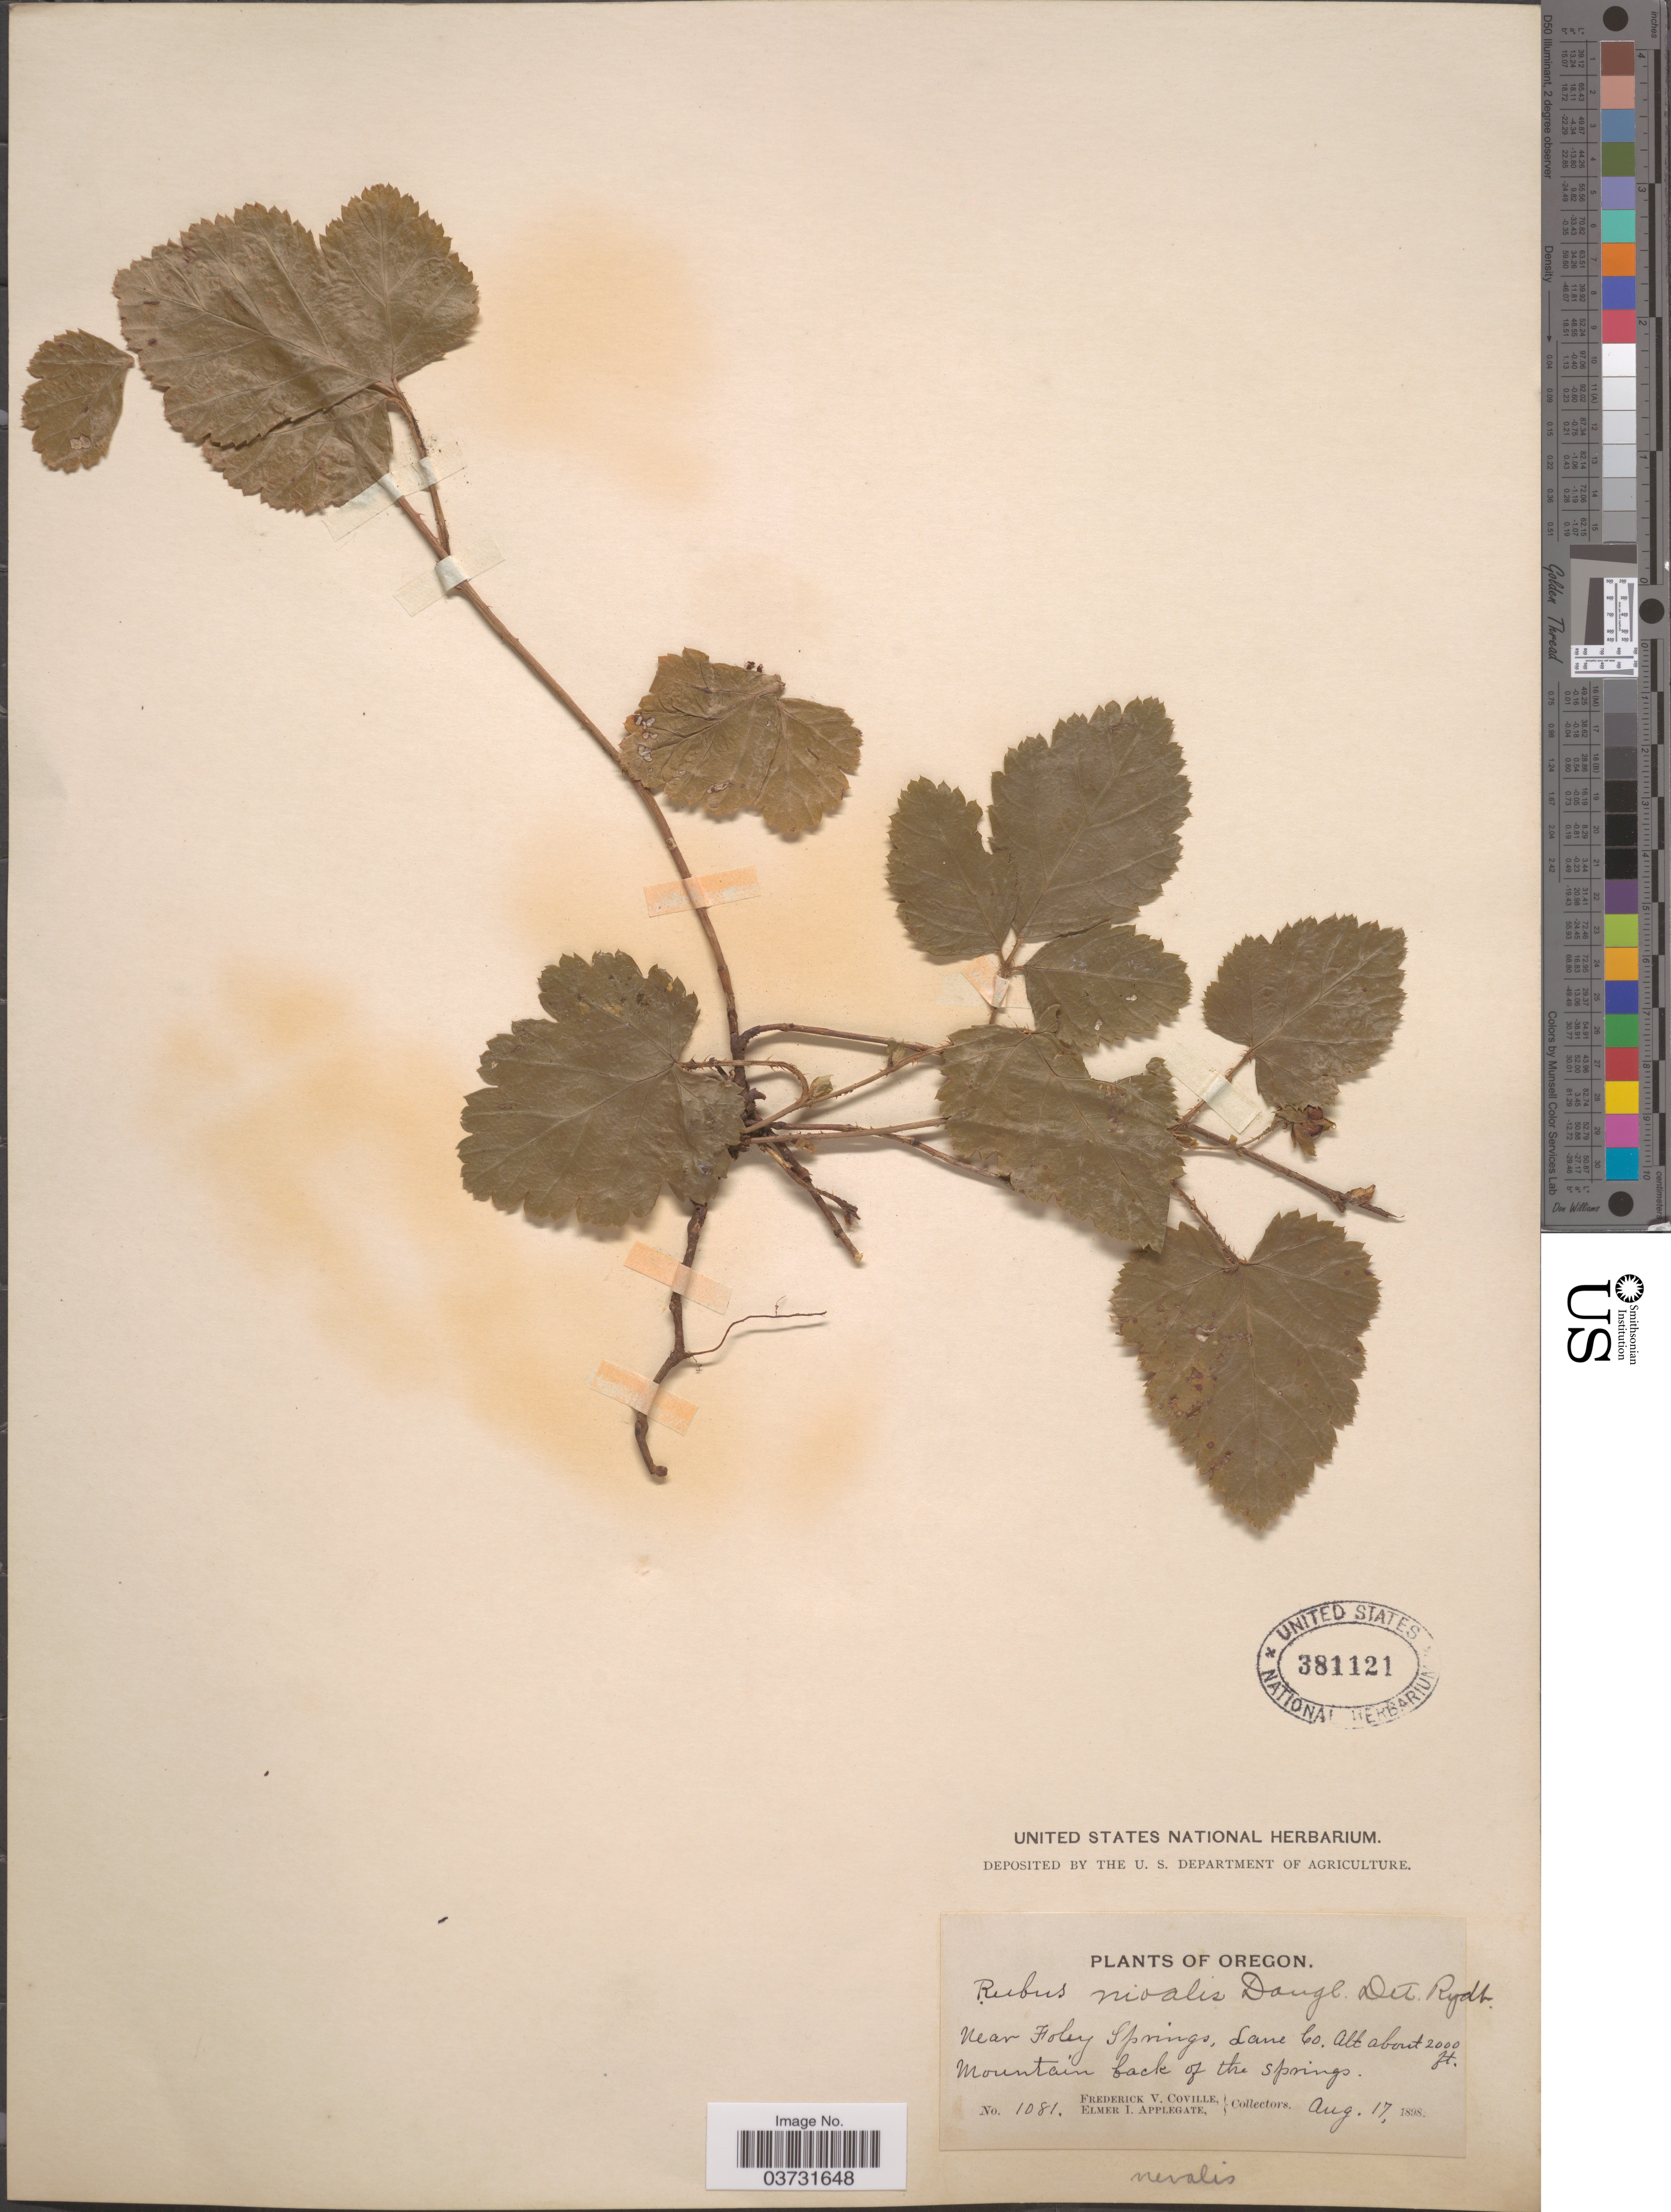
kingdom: Plantae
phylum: Tracheophyta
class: Magnoliopsida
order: Rosales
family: Rosaceae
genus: Rubus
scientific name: Rubus nivalis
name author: Douglas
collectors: F. V. Coville & E. I. Applegate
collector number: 1081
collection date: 1898-08-17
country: United States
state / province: Oregon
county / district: Lane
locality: Near Foley Springs, Lane Co. Mountain back of the springs.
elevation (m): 610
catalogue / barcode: US 381121